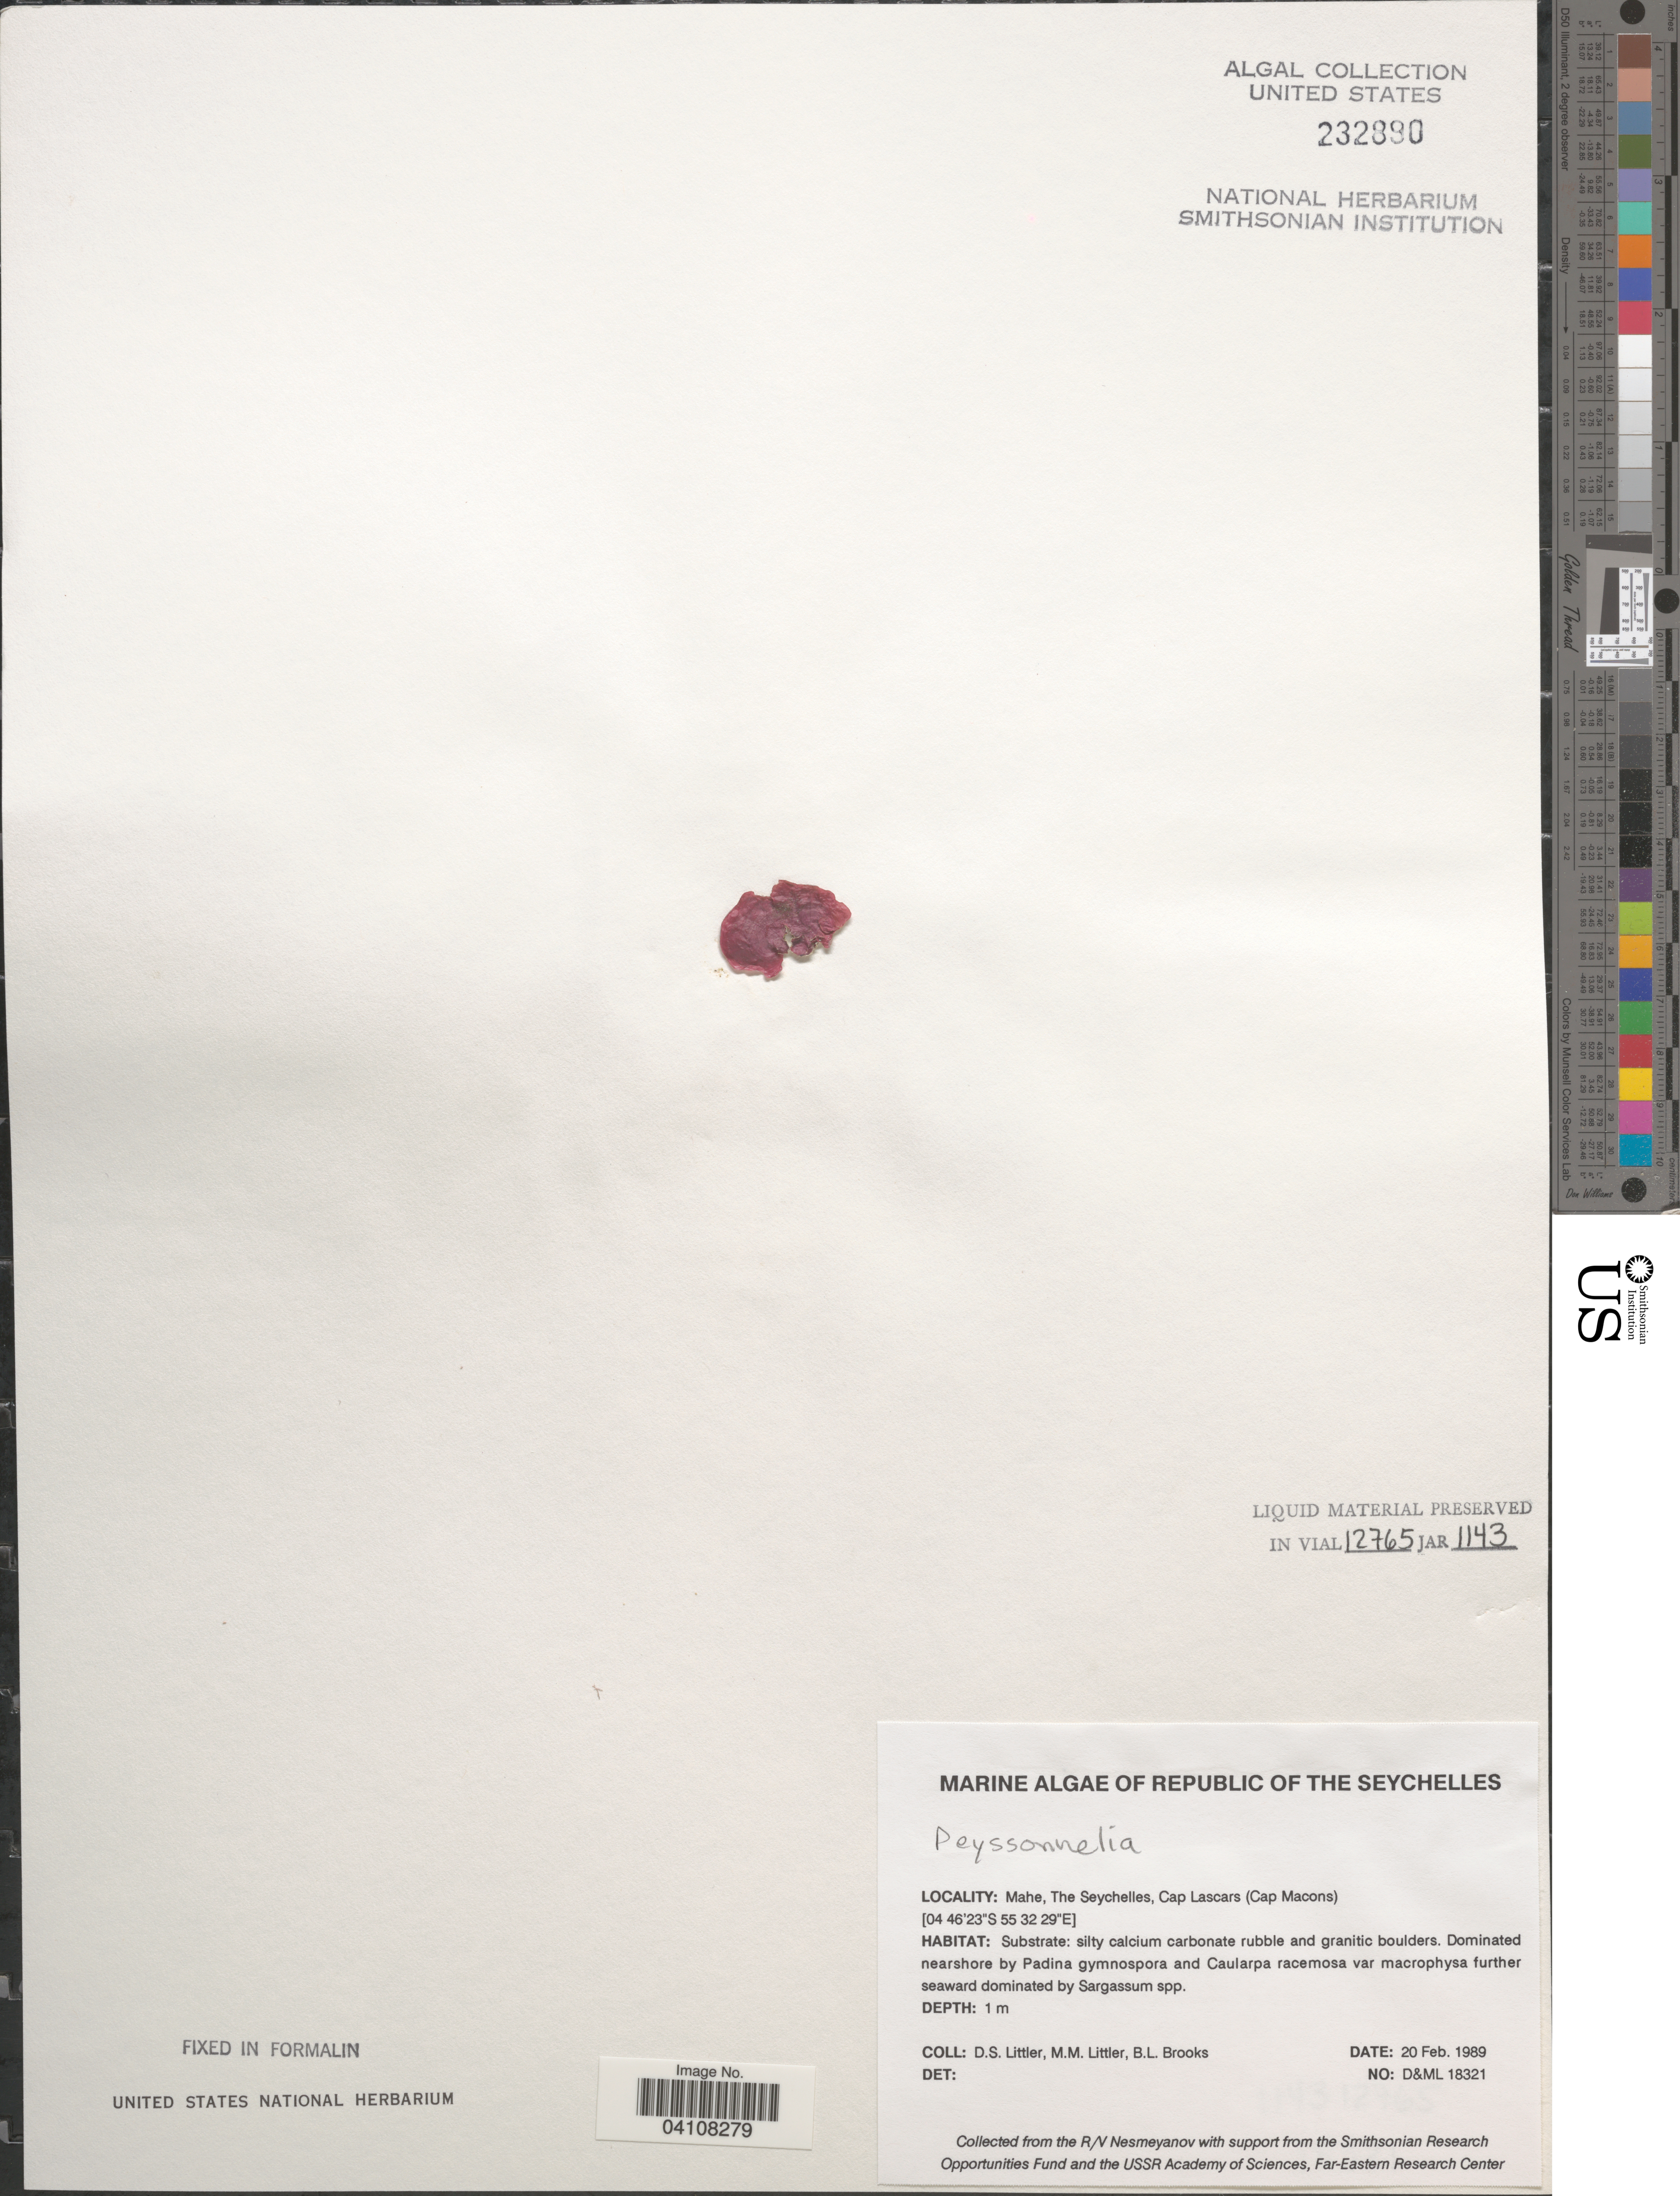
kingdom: Plantae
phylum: Rhodophyta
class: Florideophyceae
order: Peyssonneliales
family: Peyssonneliaceae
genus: Peyssonnelia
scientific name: Peyssonnelia sp.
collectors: D. S. Littler & B. Brooks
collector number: D&ML18321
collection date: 1989-02-20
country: Seychelles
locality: Republic of The Seychelles. Mahe, Cap Lascars (Cap Macons).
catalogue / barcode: US 232890